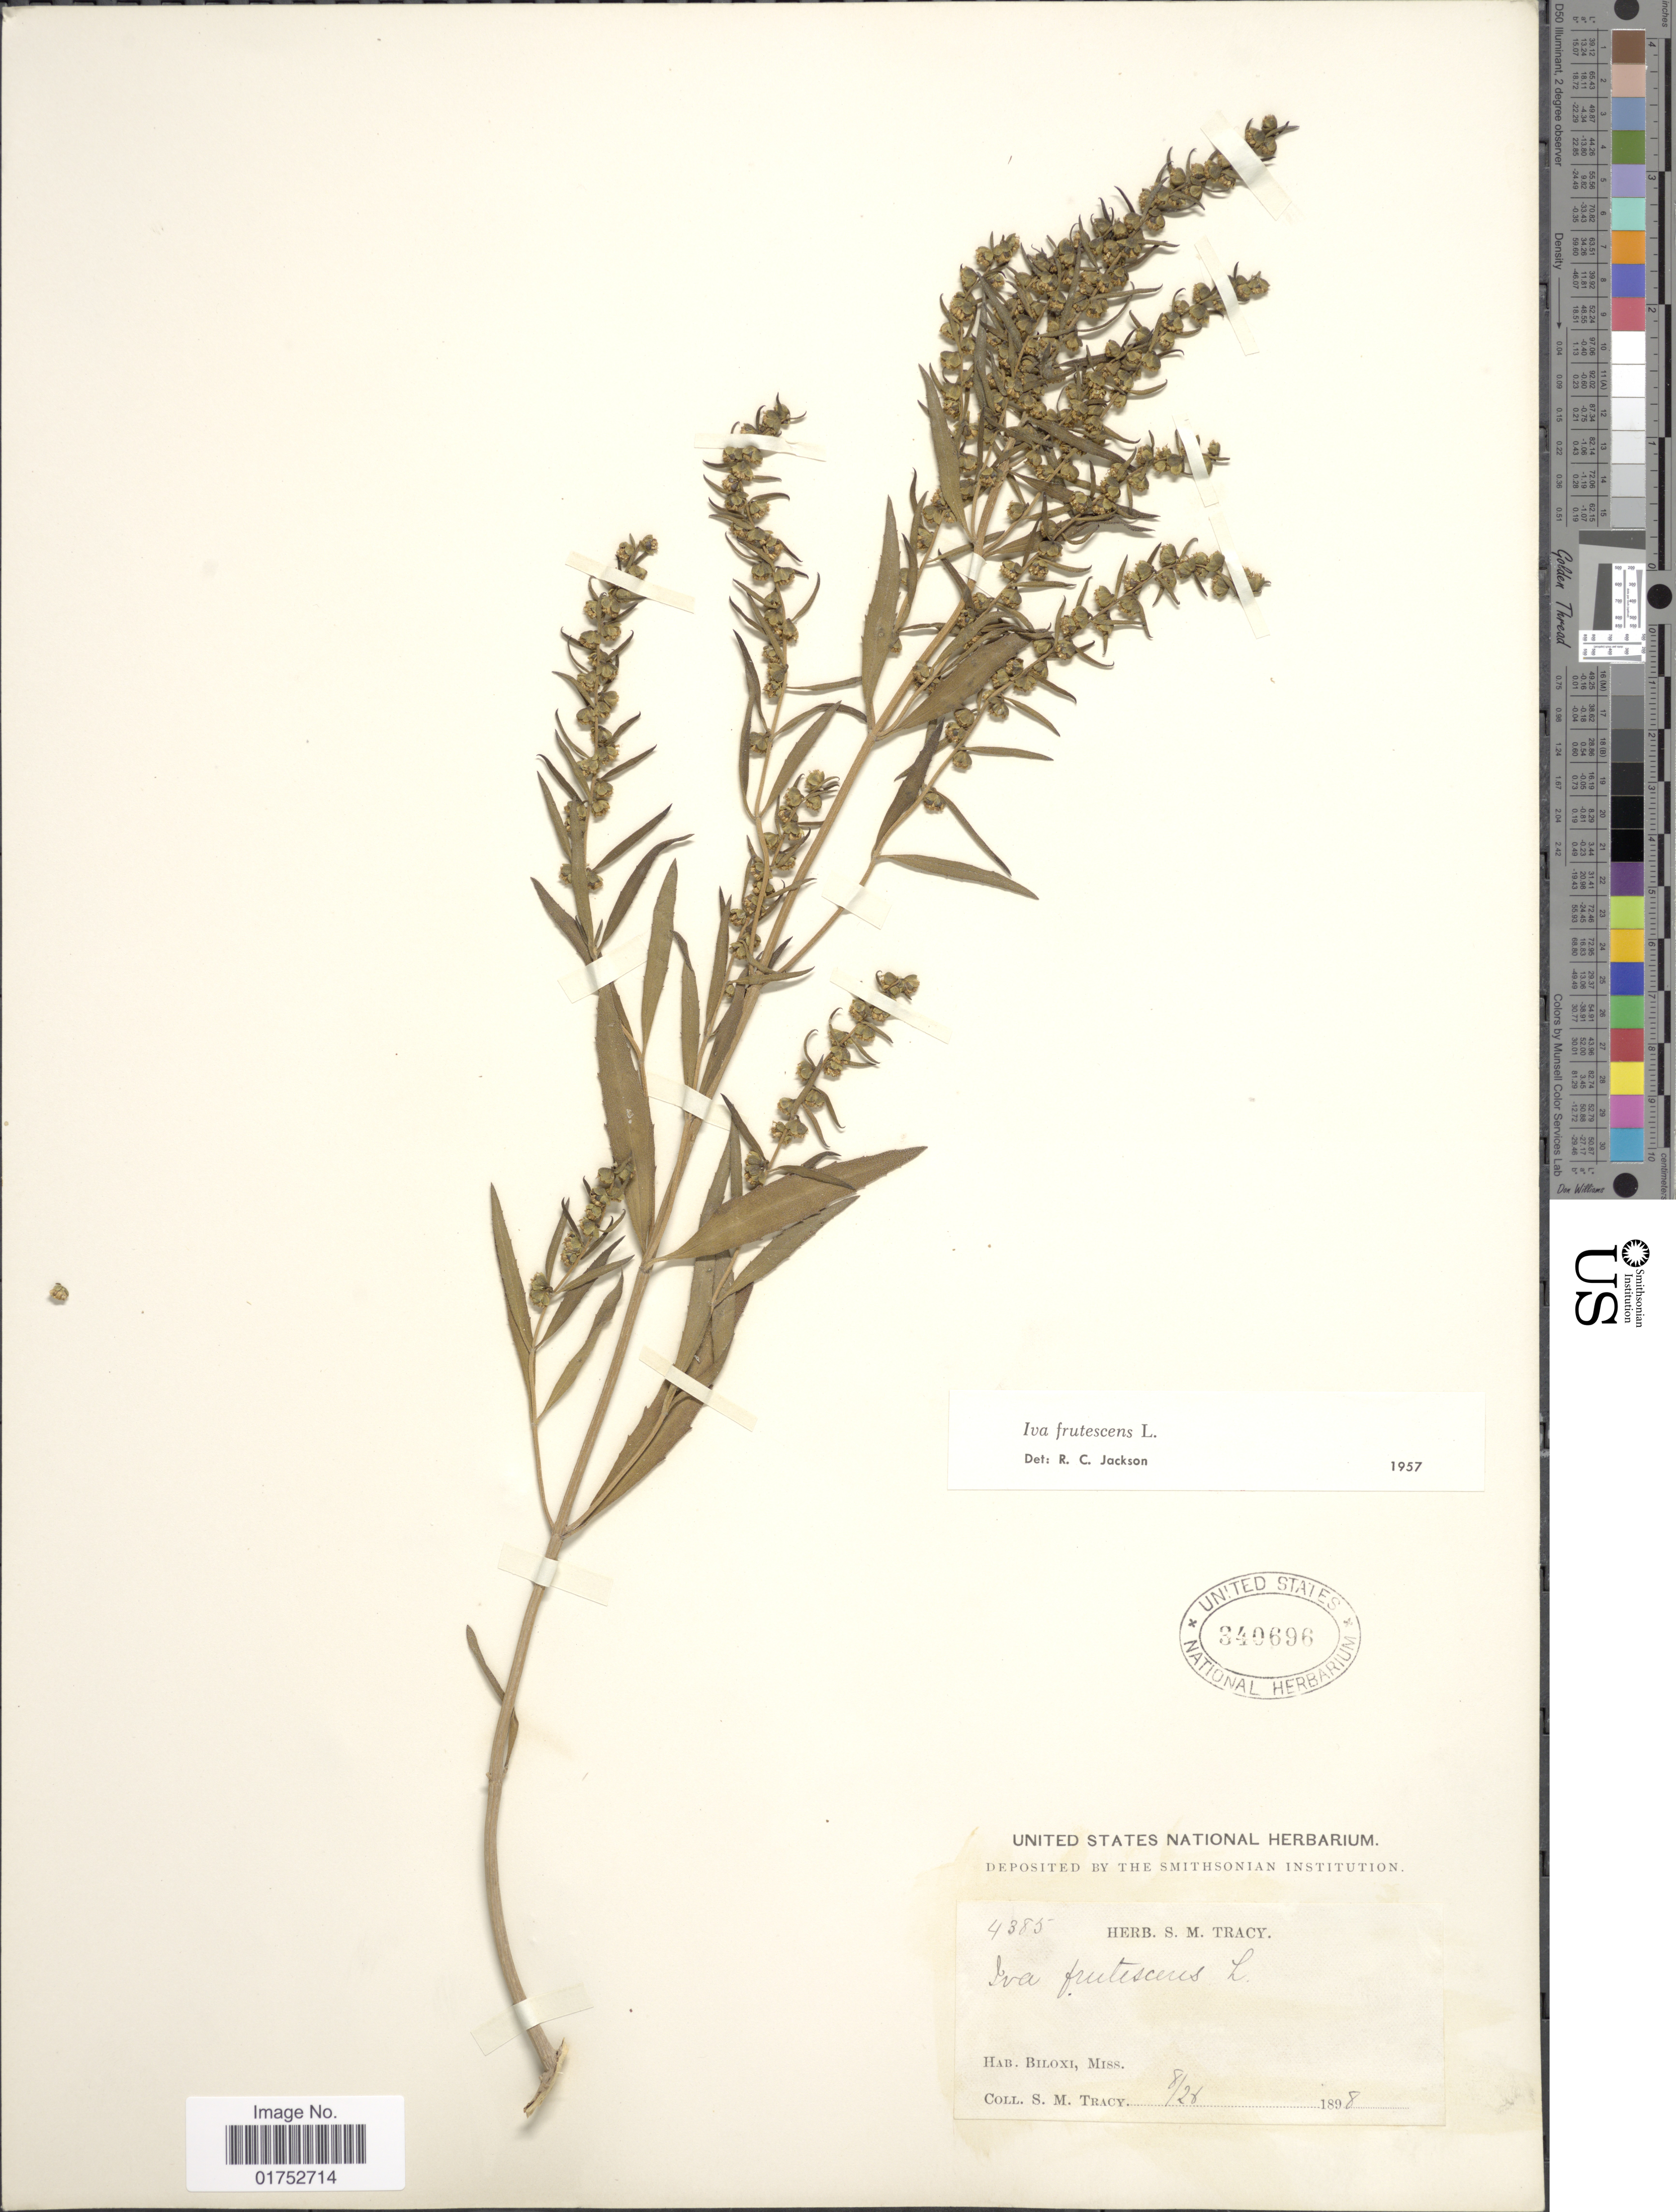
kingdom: Plantae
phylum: Tracheophyta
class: Magnoliopsida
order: Asterales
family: Asteraceae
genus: Iva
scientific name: Iva frutescens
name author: L.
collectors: S. M. Tracy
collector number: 4385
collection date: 1898-08-26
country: United States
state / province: Mississippi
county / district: Harrison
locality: Biloxi, Miss.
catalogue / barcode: US 340696